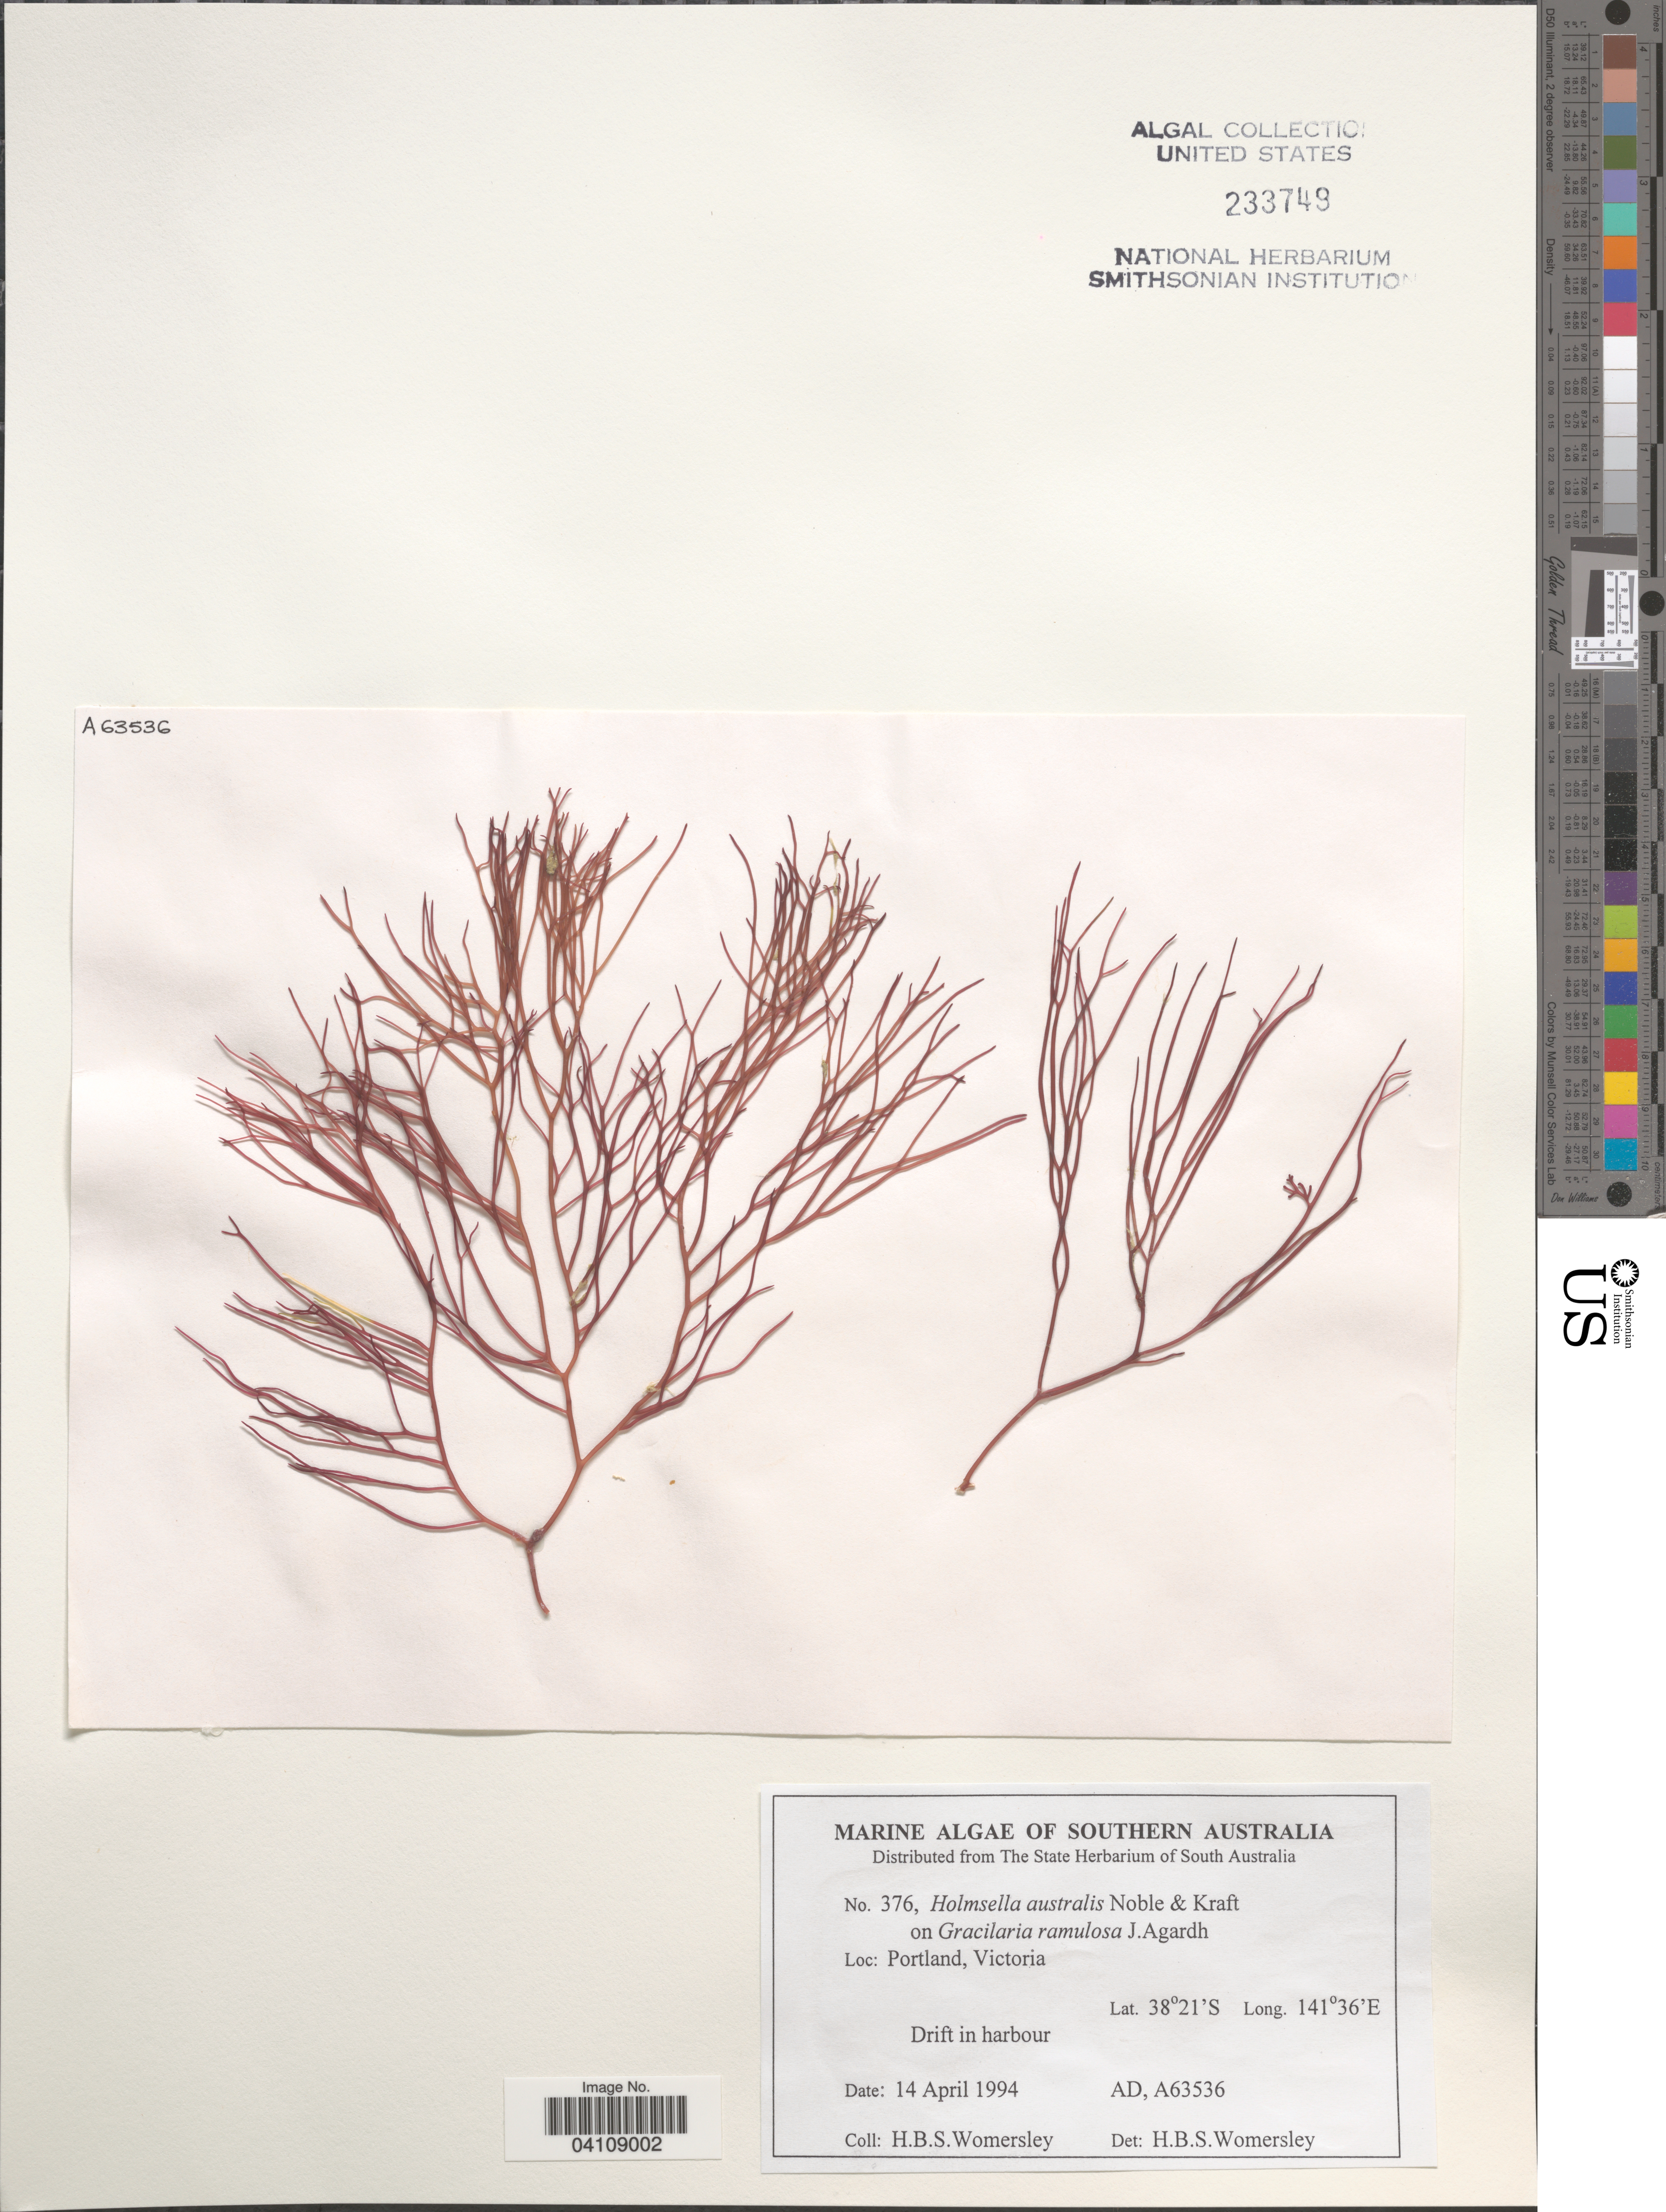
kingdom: Plantae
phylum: Rhodophyta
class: Florideophyceae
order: Gracilariales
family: Pterocladiophilaceae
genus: Holmsella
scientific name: Holmsella australis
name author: Noble & G.T.Kraft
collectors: H. B. S. Womersley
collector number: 376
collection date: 1994-04-14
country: Australia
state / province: Victoria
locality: Southern Australia. Portland, Victoria.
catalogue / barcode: US 233749